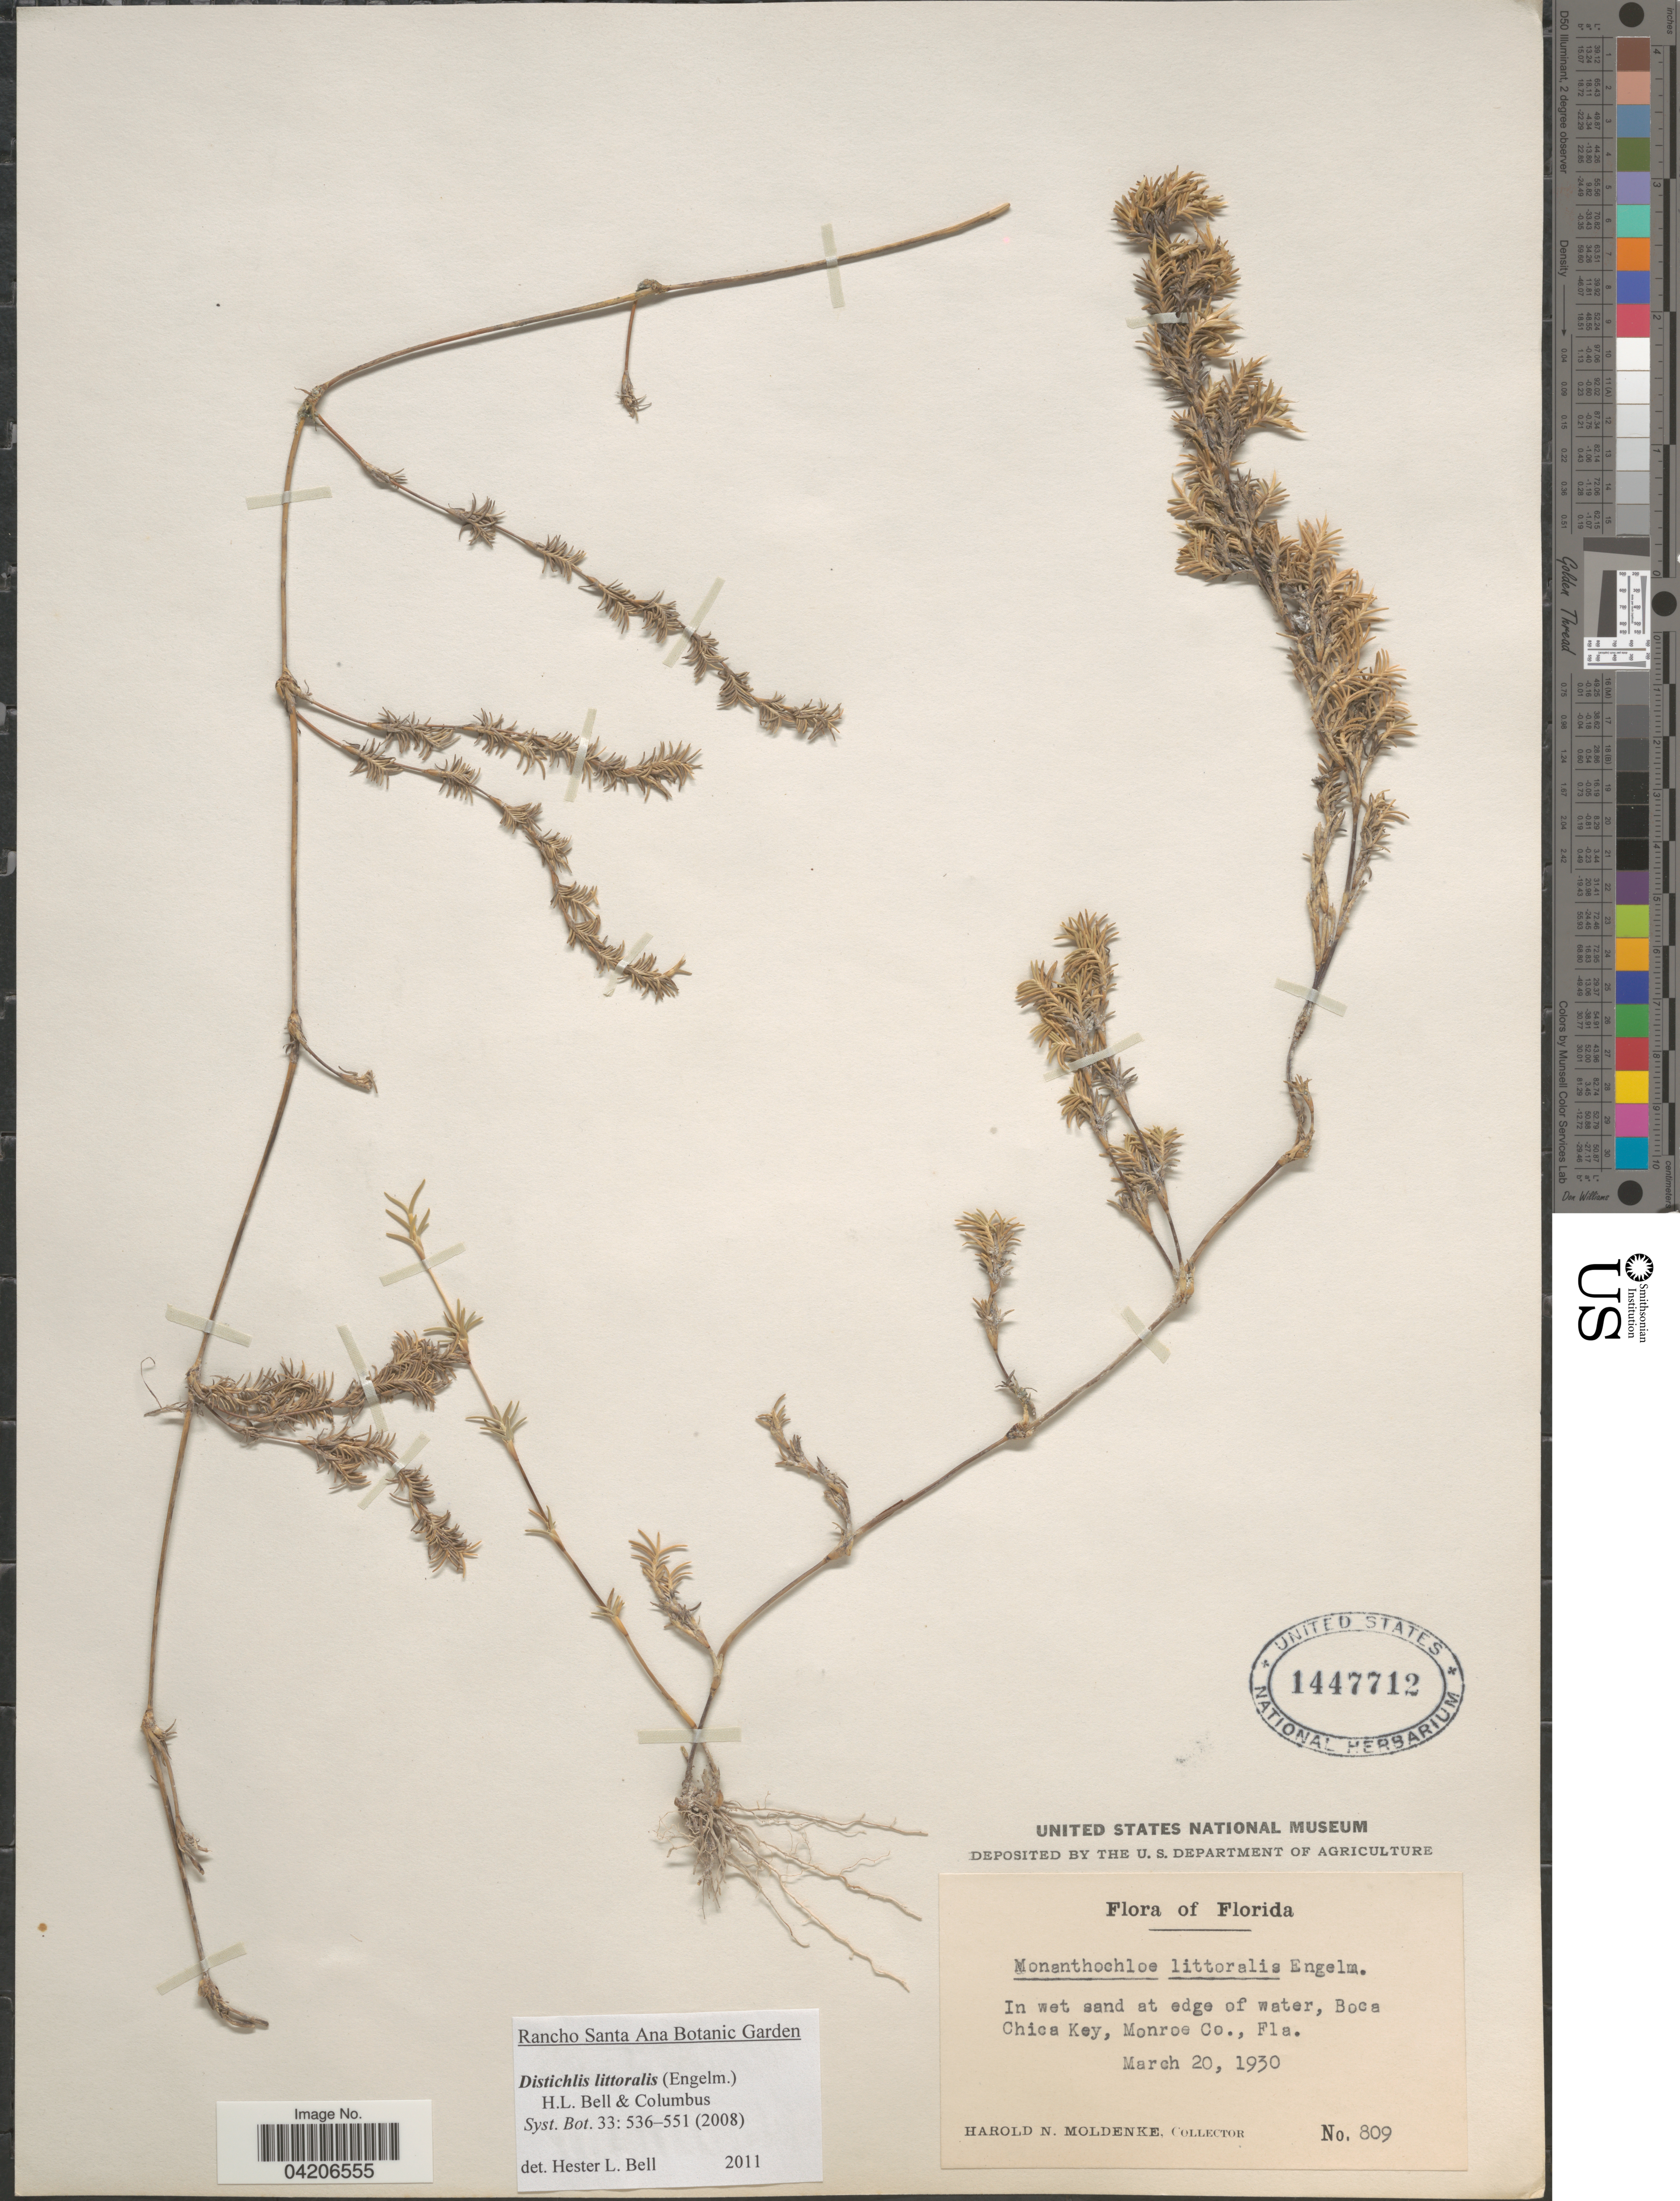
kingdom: Plantae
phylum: Tracheophyta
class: Liliopsida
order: Poales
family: Poaceae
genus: Distichlis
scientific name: Distichlis littoralis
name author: (Engelm.) H.L. Bell & Columbus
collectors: H. N. Moldenke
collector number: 809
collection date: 1930-03-20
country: United States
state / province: Florida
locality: Boca Chica Key, Monroe Co.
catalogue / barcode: US 1447712